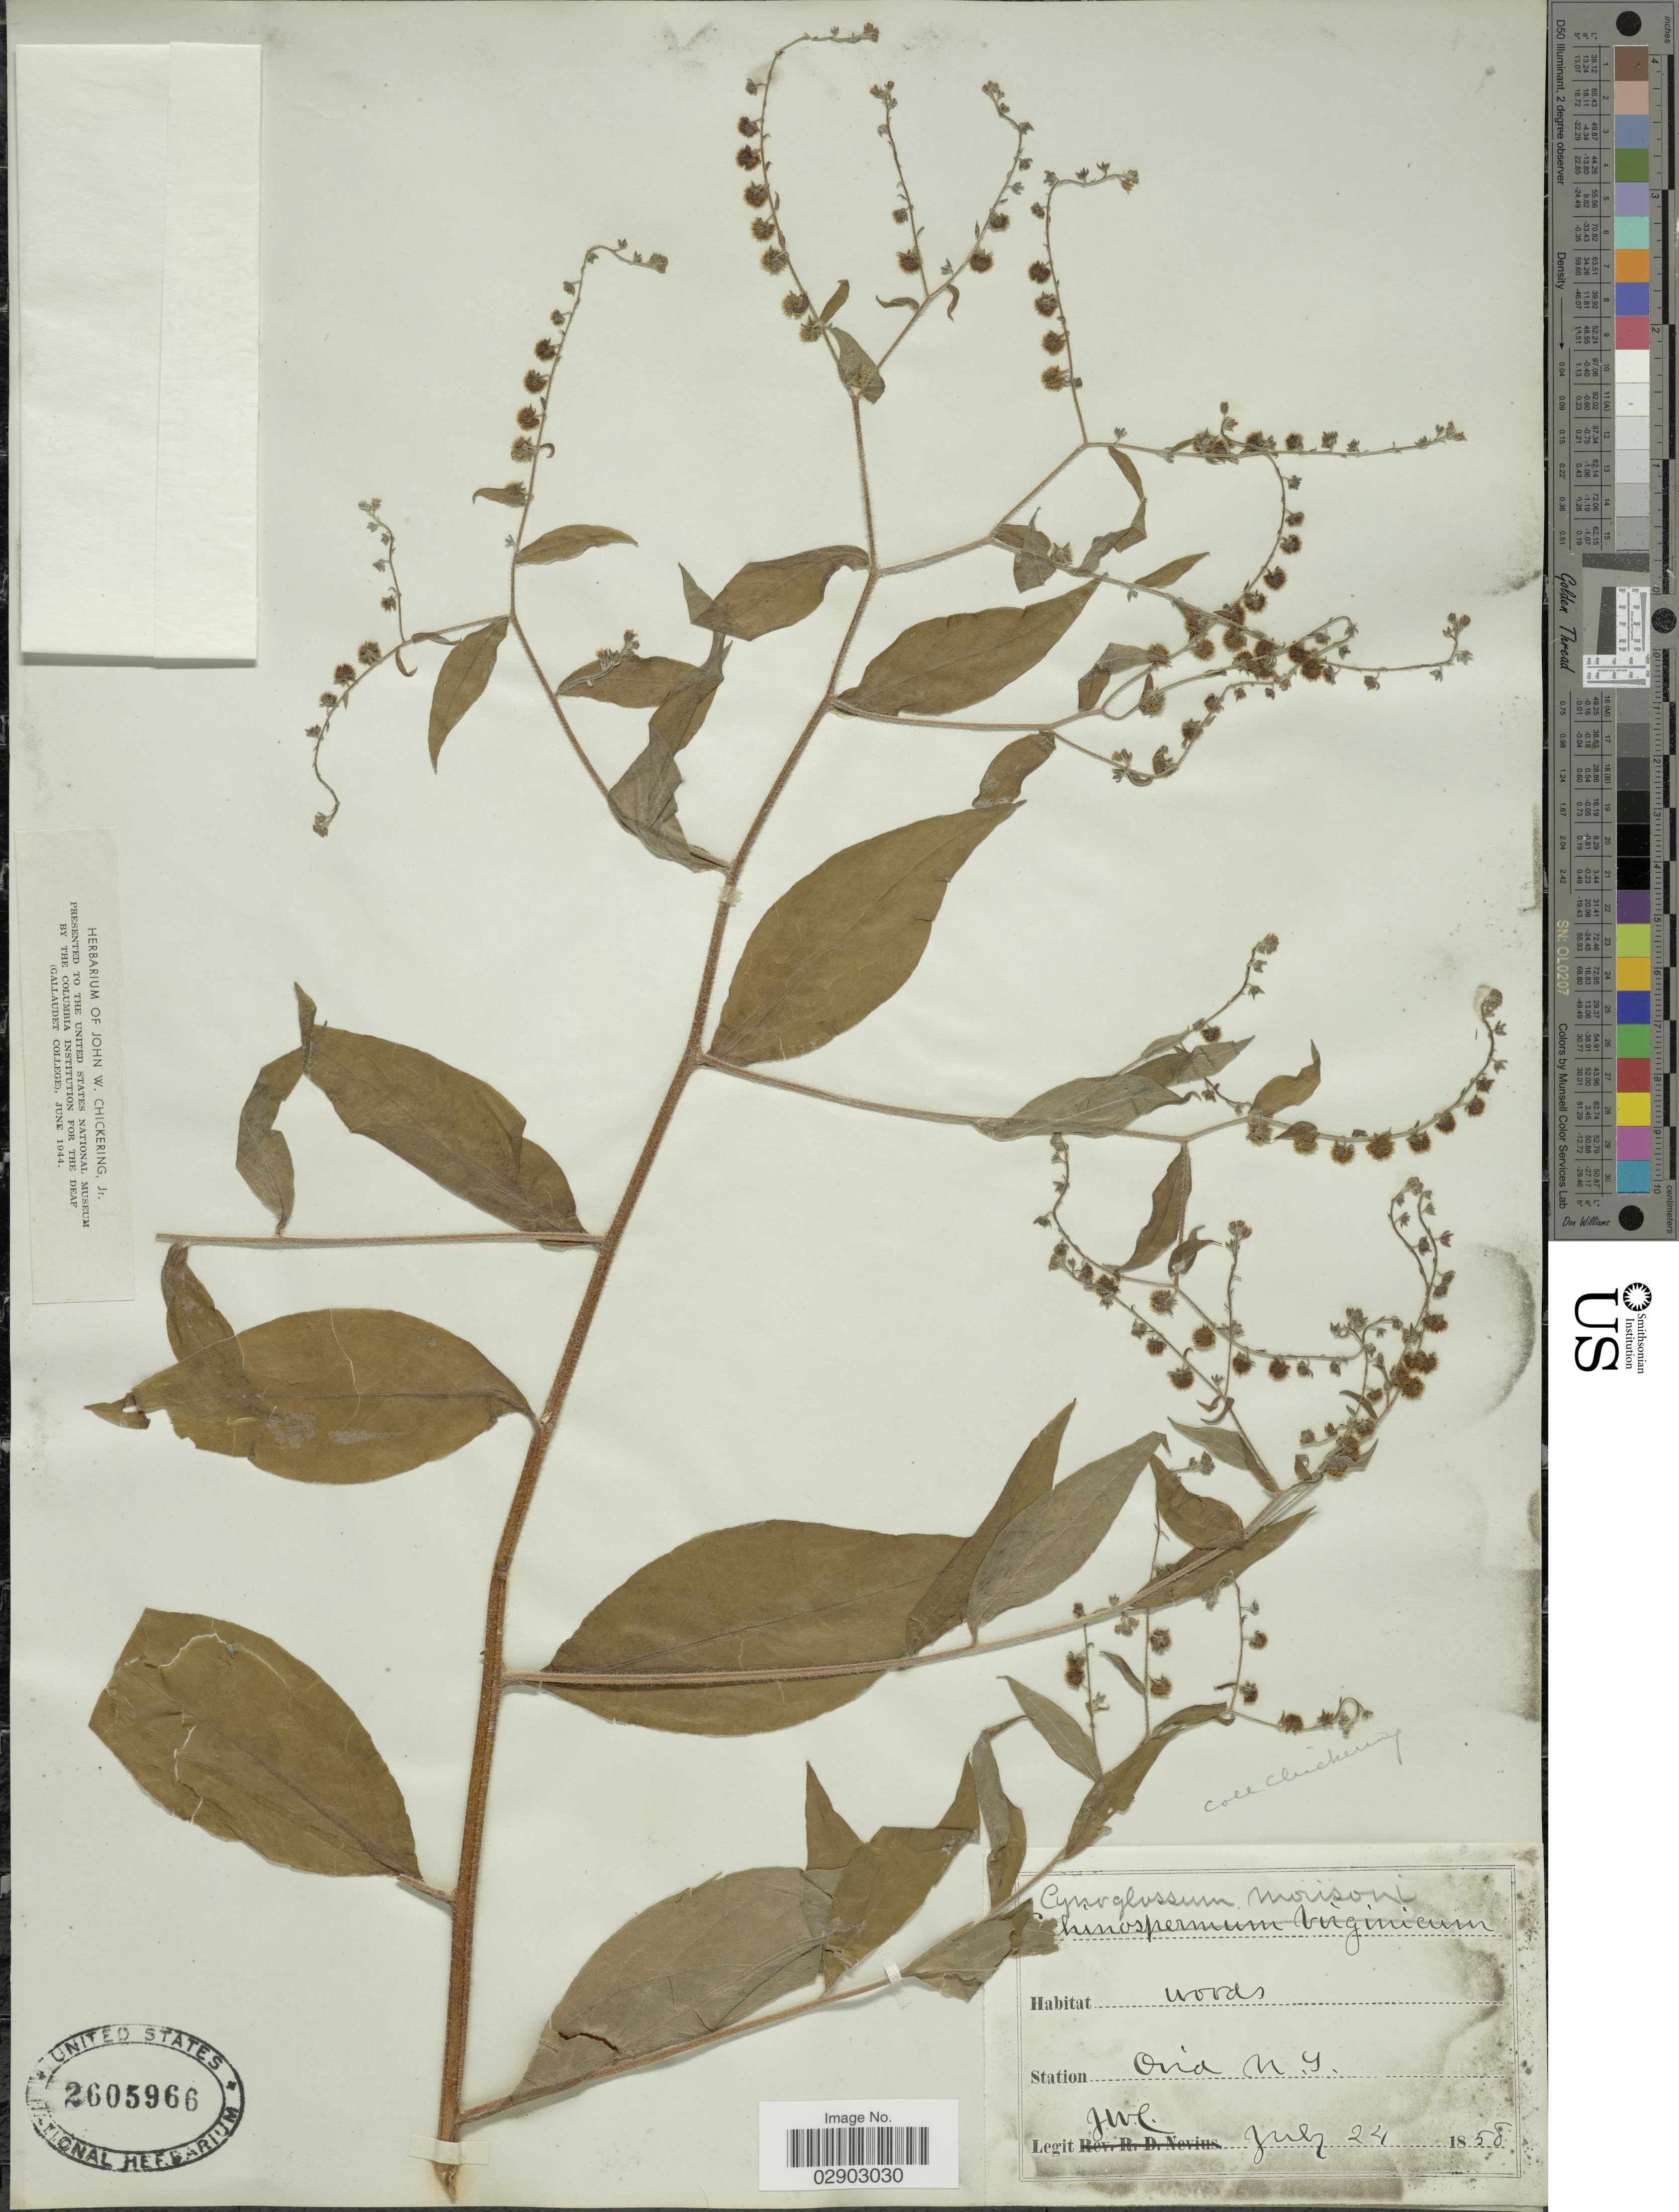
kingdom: Plantae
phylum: Tracheophyta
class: Magnoliopsida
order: Boraginales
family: Boraginaceae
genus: Cynoglossum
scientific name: Cynoglossum occidentale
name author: A. Gray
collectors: J. Chickering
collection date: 1858-07-24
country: United States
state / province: New York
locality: Ovid.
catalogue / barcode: US 2605966